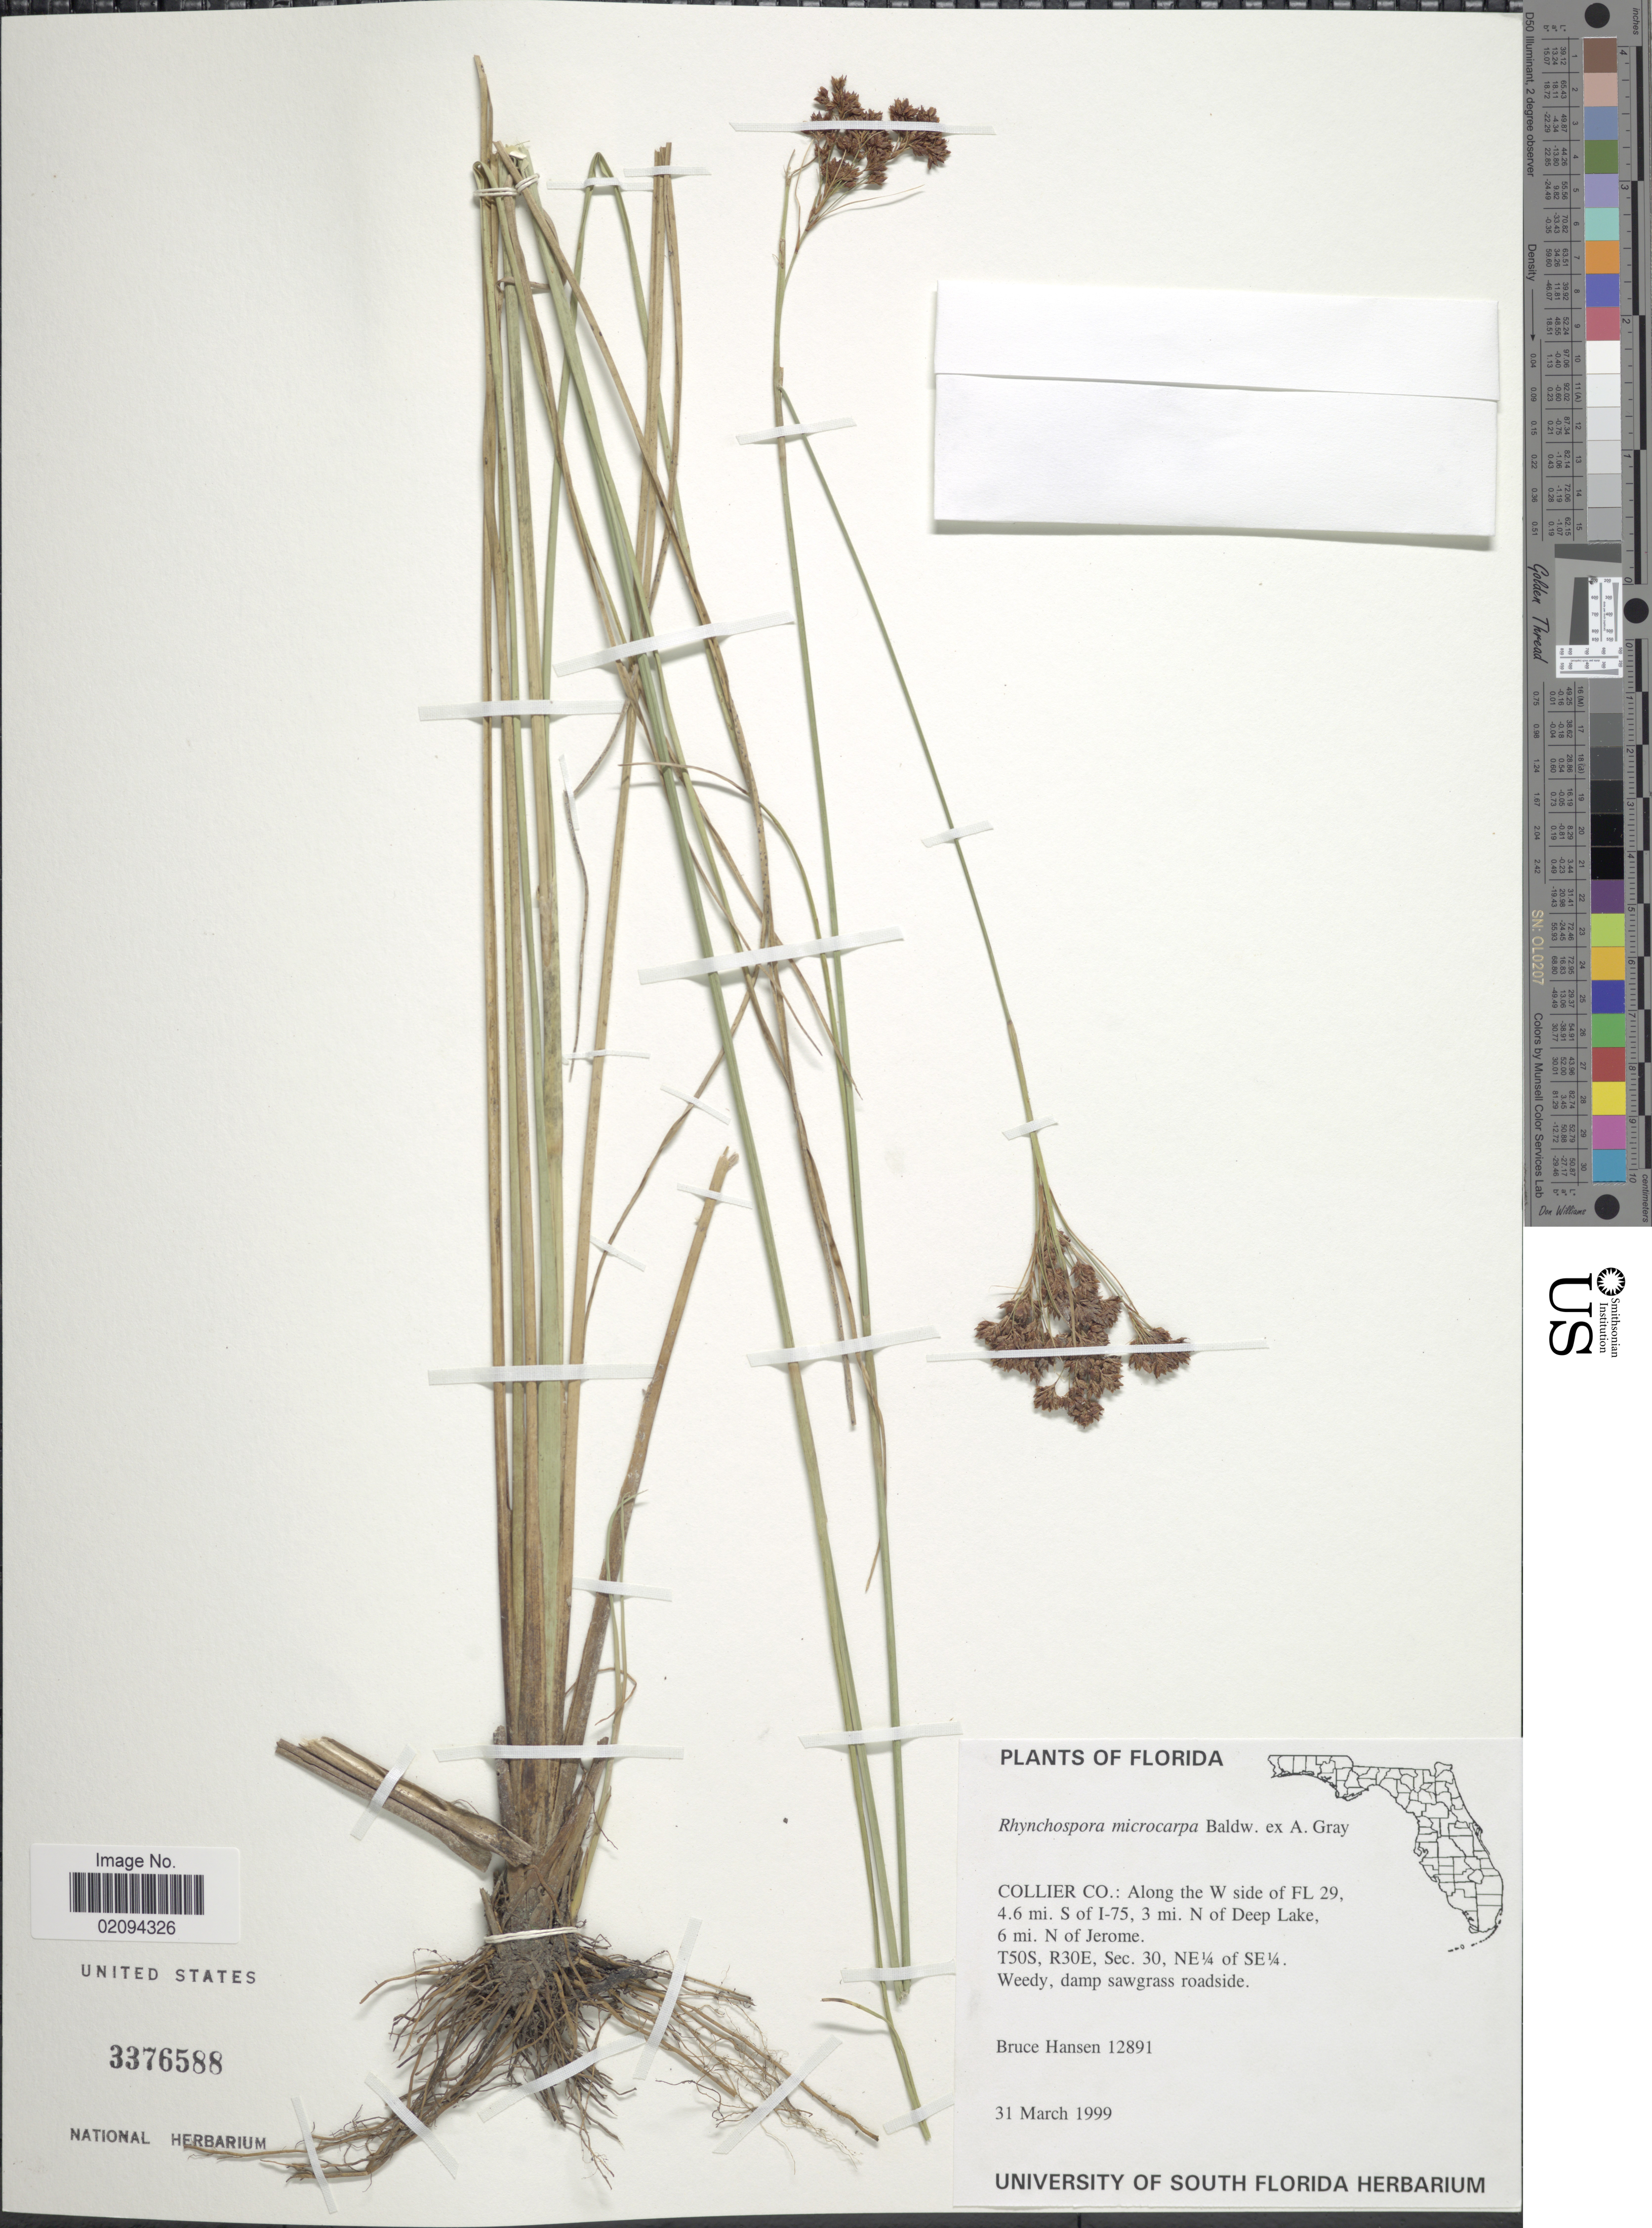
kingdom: Plantae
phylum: Tracheophyta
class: Liliopsida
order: Poales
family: Cyperaceae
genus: Rhynchospora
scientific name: Rhynchospora microcarpa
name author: Baldwin ex A. Gray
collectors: B. Hansen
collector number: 12891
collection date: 1999-03-31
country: United States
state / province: Florida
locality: Collier Co.: Along the W side of FL 29, 4.6 mi. S of I-75, 3 mi. N of Deep Lake, 6 mi. N of Jerome. T50S, R30E, Sec. 30, NE¼ of SE¼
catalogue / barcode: US 3376588